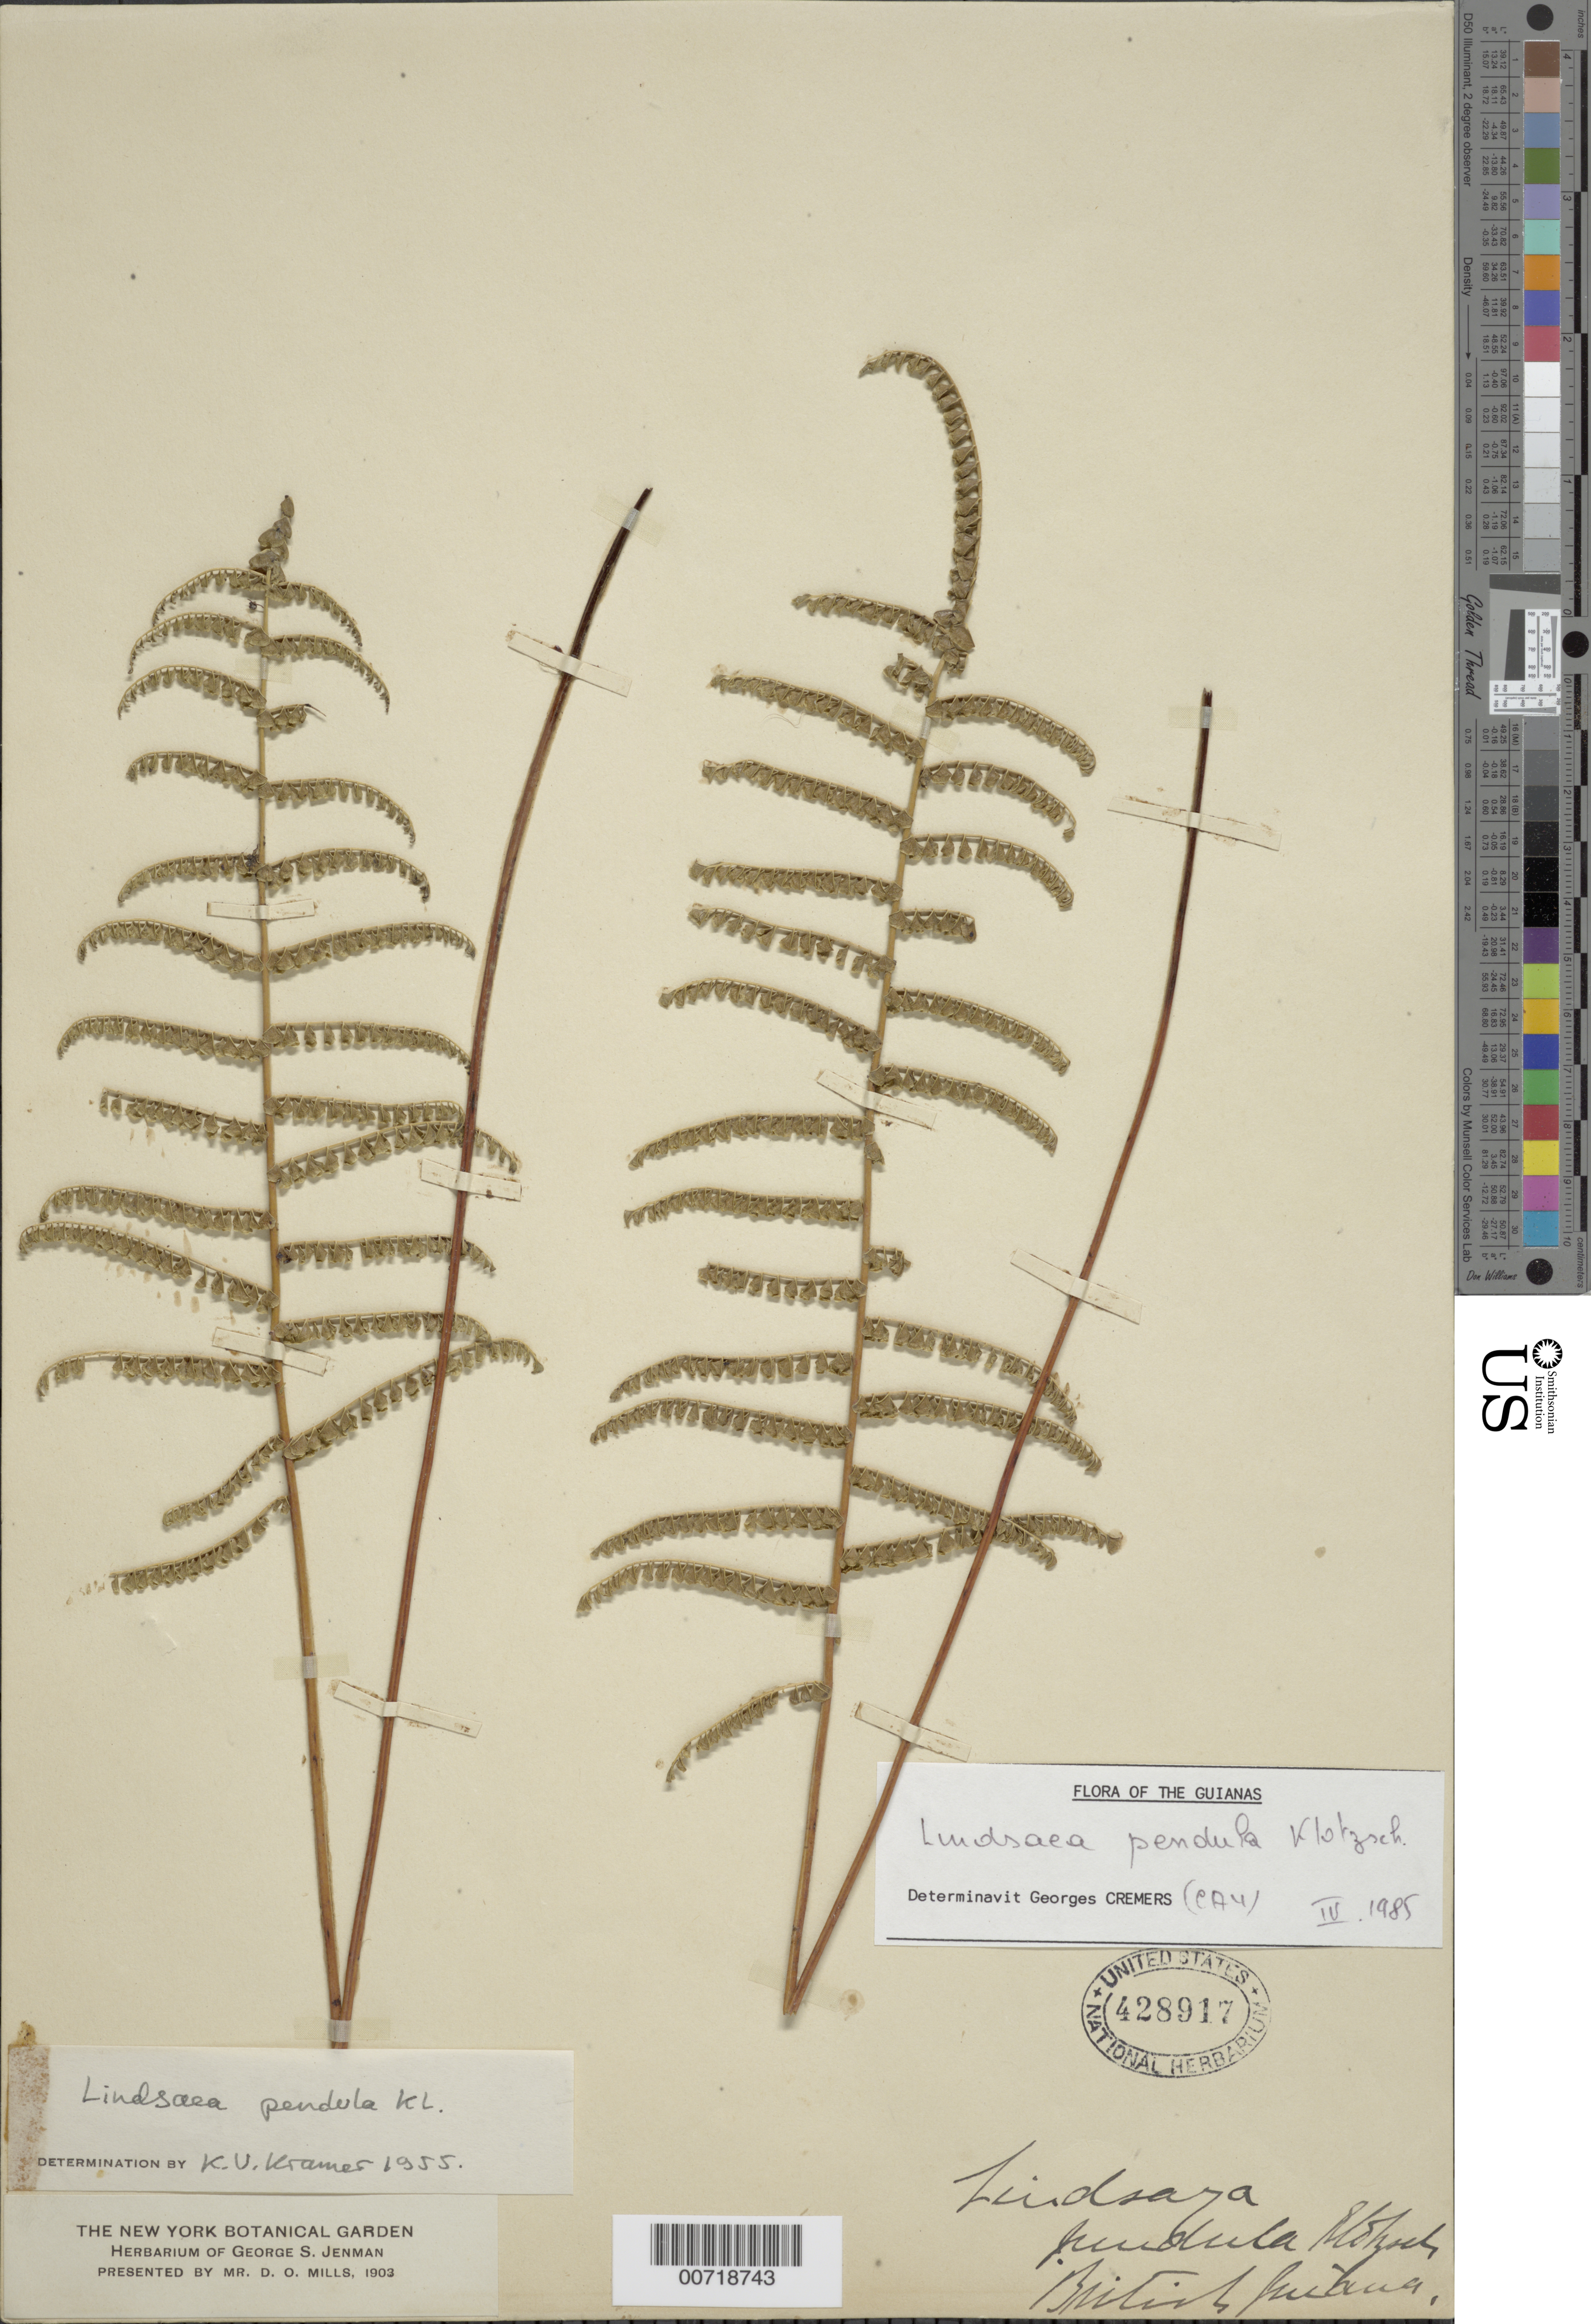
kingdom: Plantae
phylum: Tracheophyta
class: Polypodiopsida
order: Polypodiales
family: Lindsaeaceae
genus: Lindsaea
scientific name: Lindsaea pendula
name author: Klotzsch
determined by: Cremers, Georges A.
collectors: G. S. Jenman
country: Guyana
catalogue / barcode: US 428917